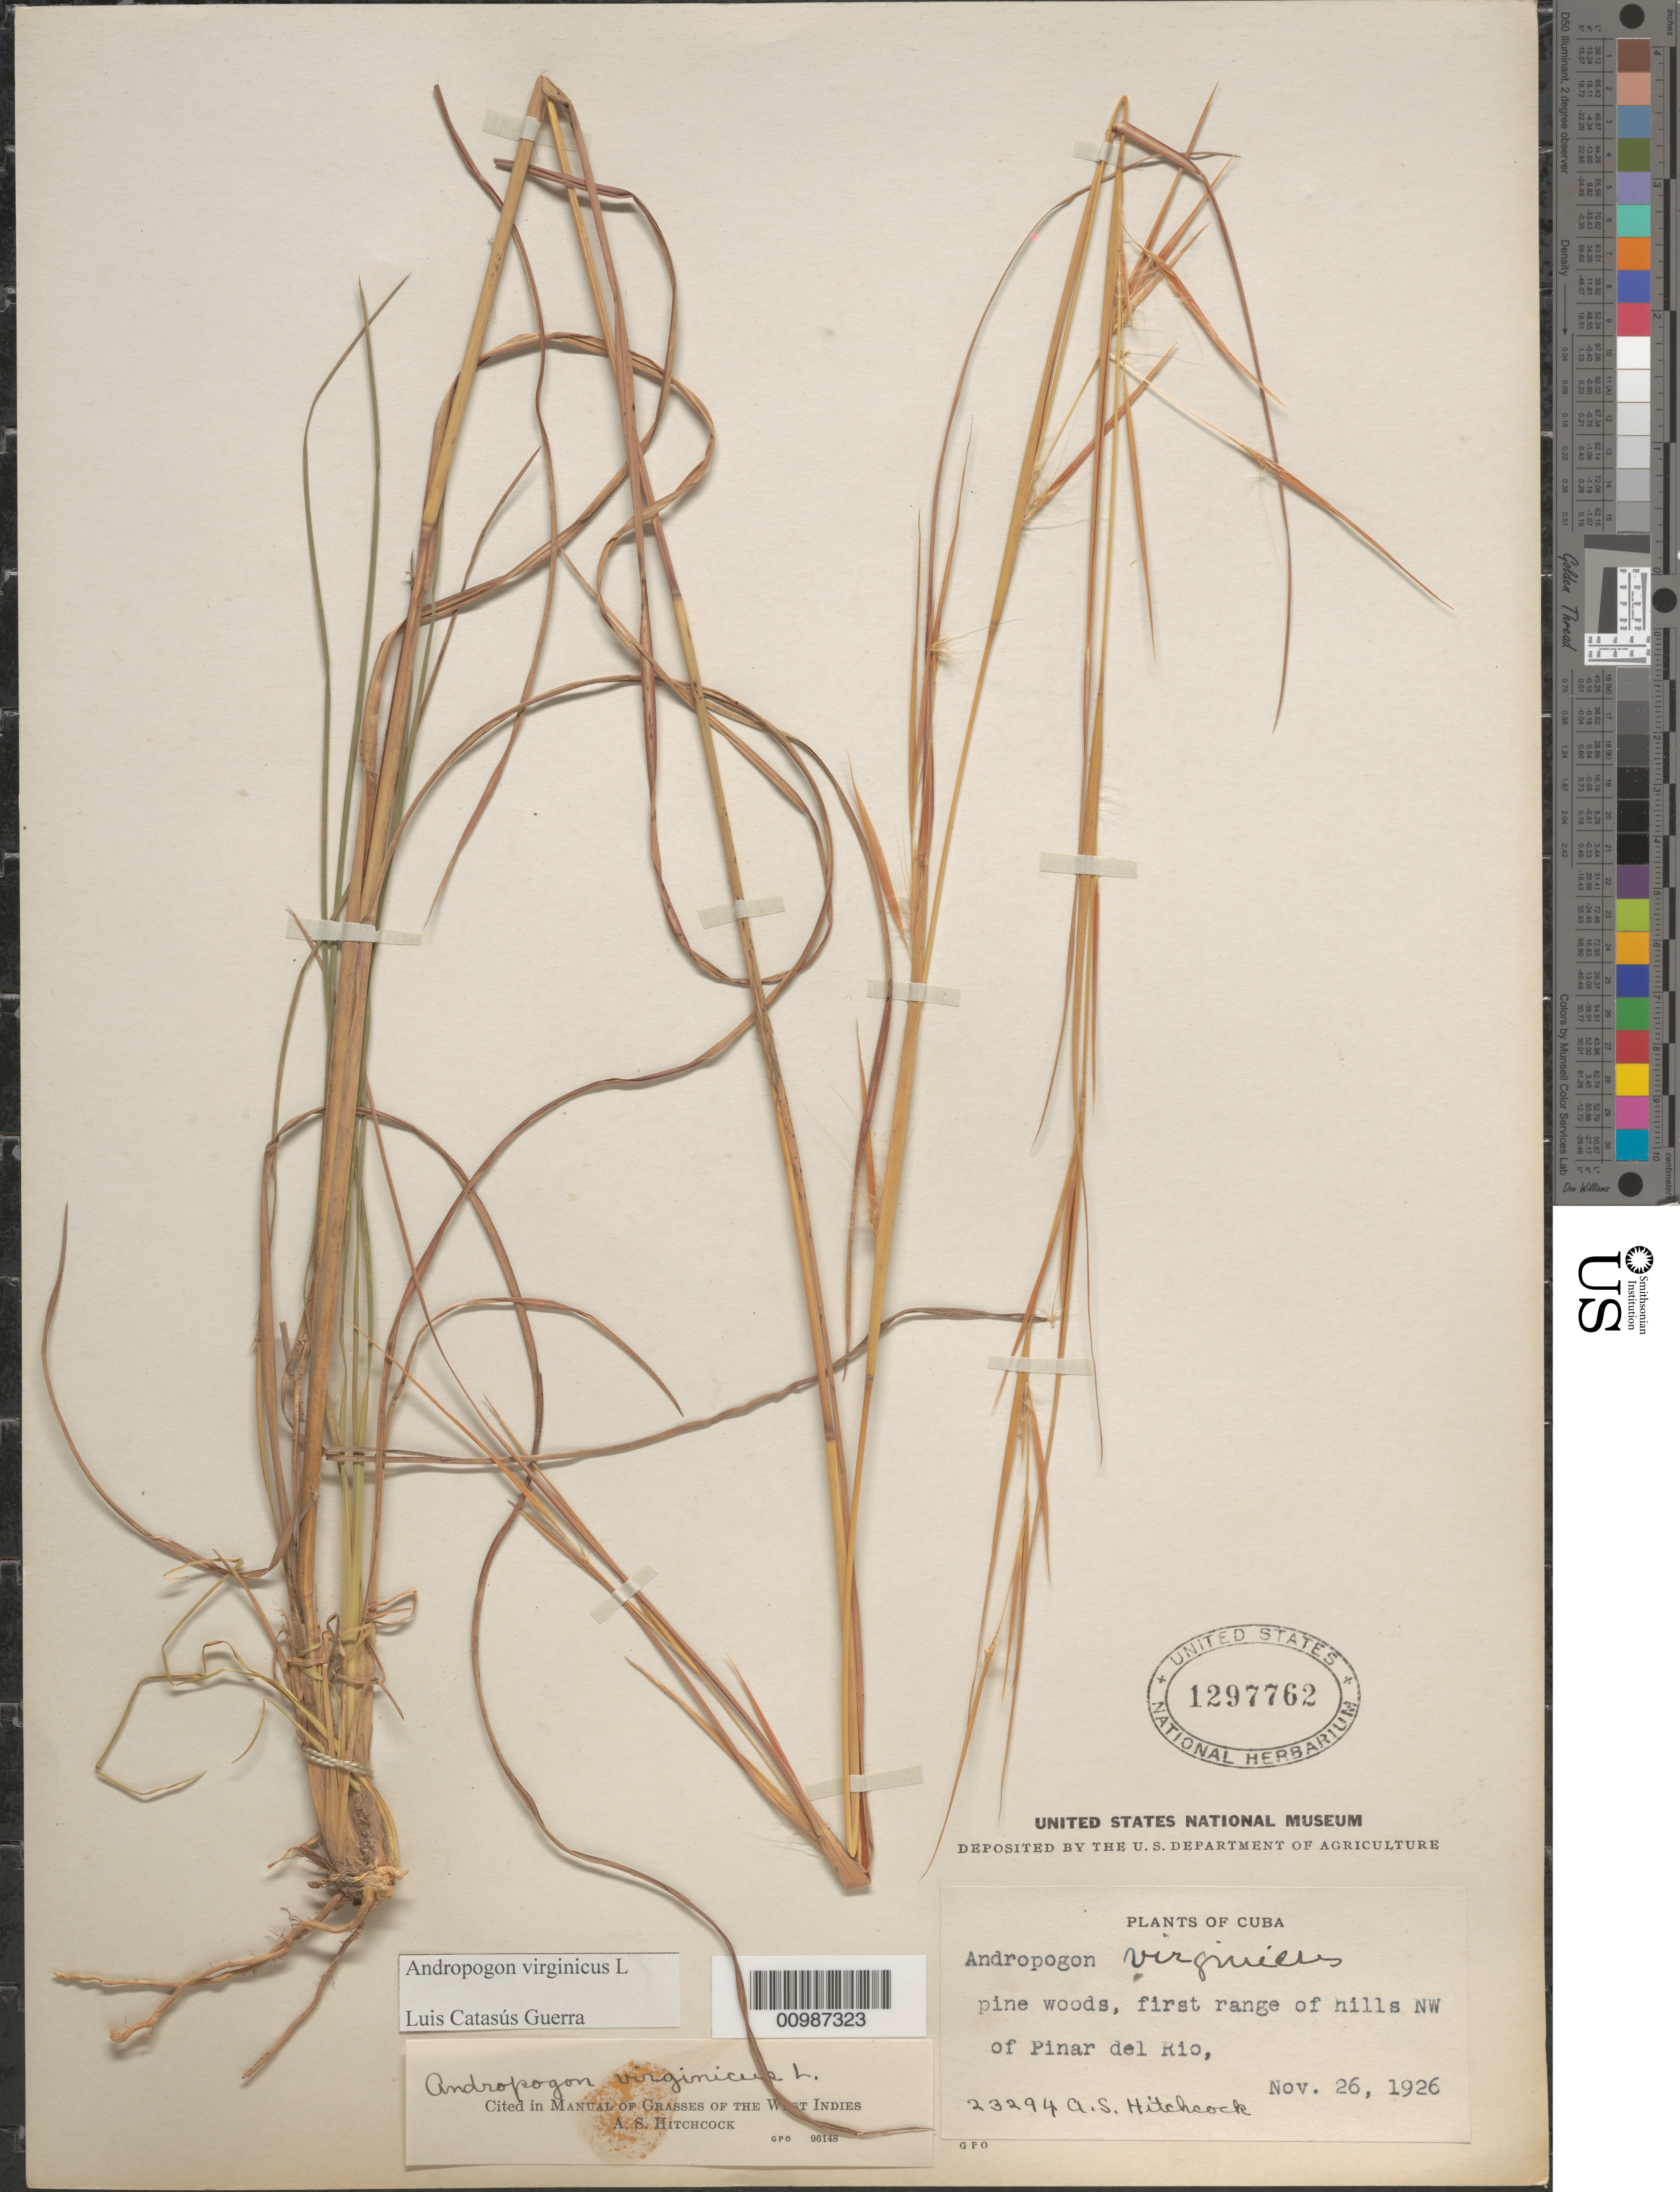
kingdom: Plantae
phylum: Tracheophyta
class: Liliopsida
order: Poales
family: Poaceae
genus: Andropogon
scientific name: Andropogon virginicus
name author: L.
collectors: A. S. Hitchcock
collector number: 23294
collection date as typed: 26 Nov 1926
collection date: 1926-11-26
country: Cuba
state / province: Pinar del Rio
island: Cuba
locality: NW of Pinar del Rio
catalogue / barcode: US 1297762